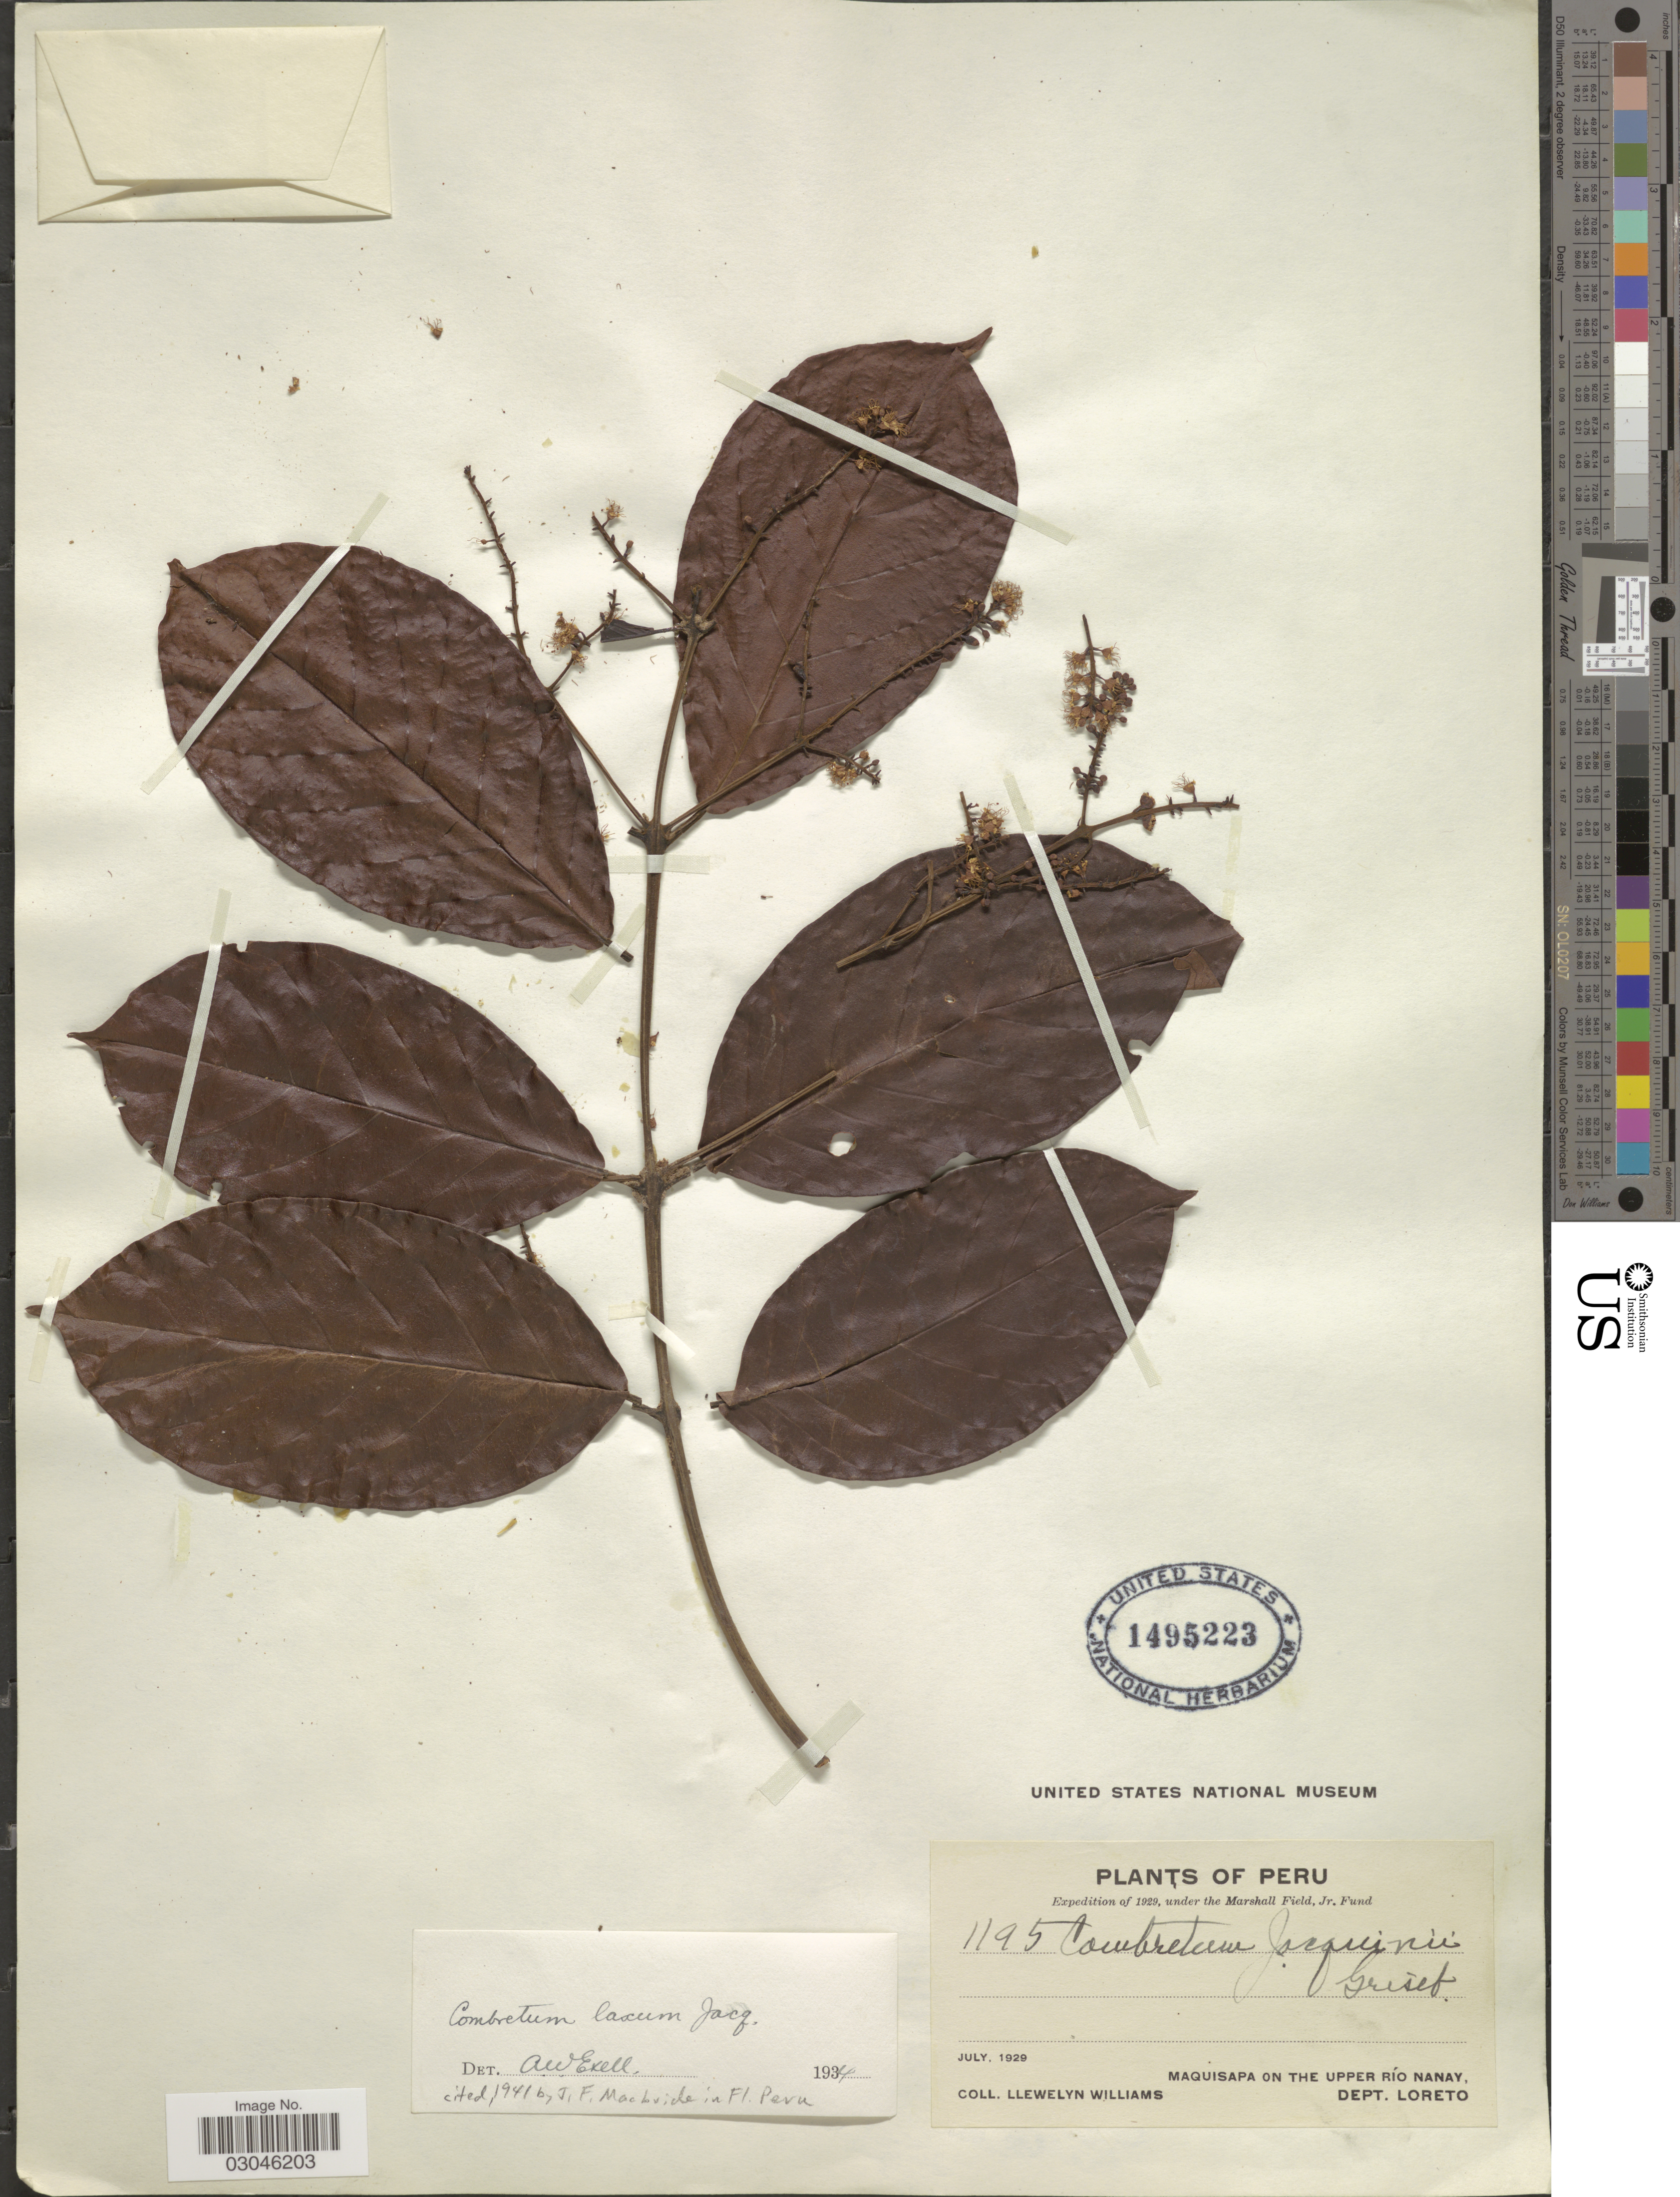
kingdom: Plantae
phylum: Tracheophyta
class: Magnoliopsida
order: Myrtales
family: Combretaceae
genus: Combretum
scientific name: Combretum laxum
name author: Jacq.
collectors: Ll. Williams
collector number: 1195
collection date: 1929-07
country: Peru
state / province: Loreto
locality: Maquisapa on the upper Río Nanay, Dept. Loreto.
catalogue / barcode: US 1495223